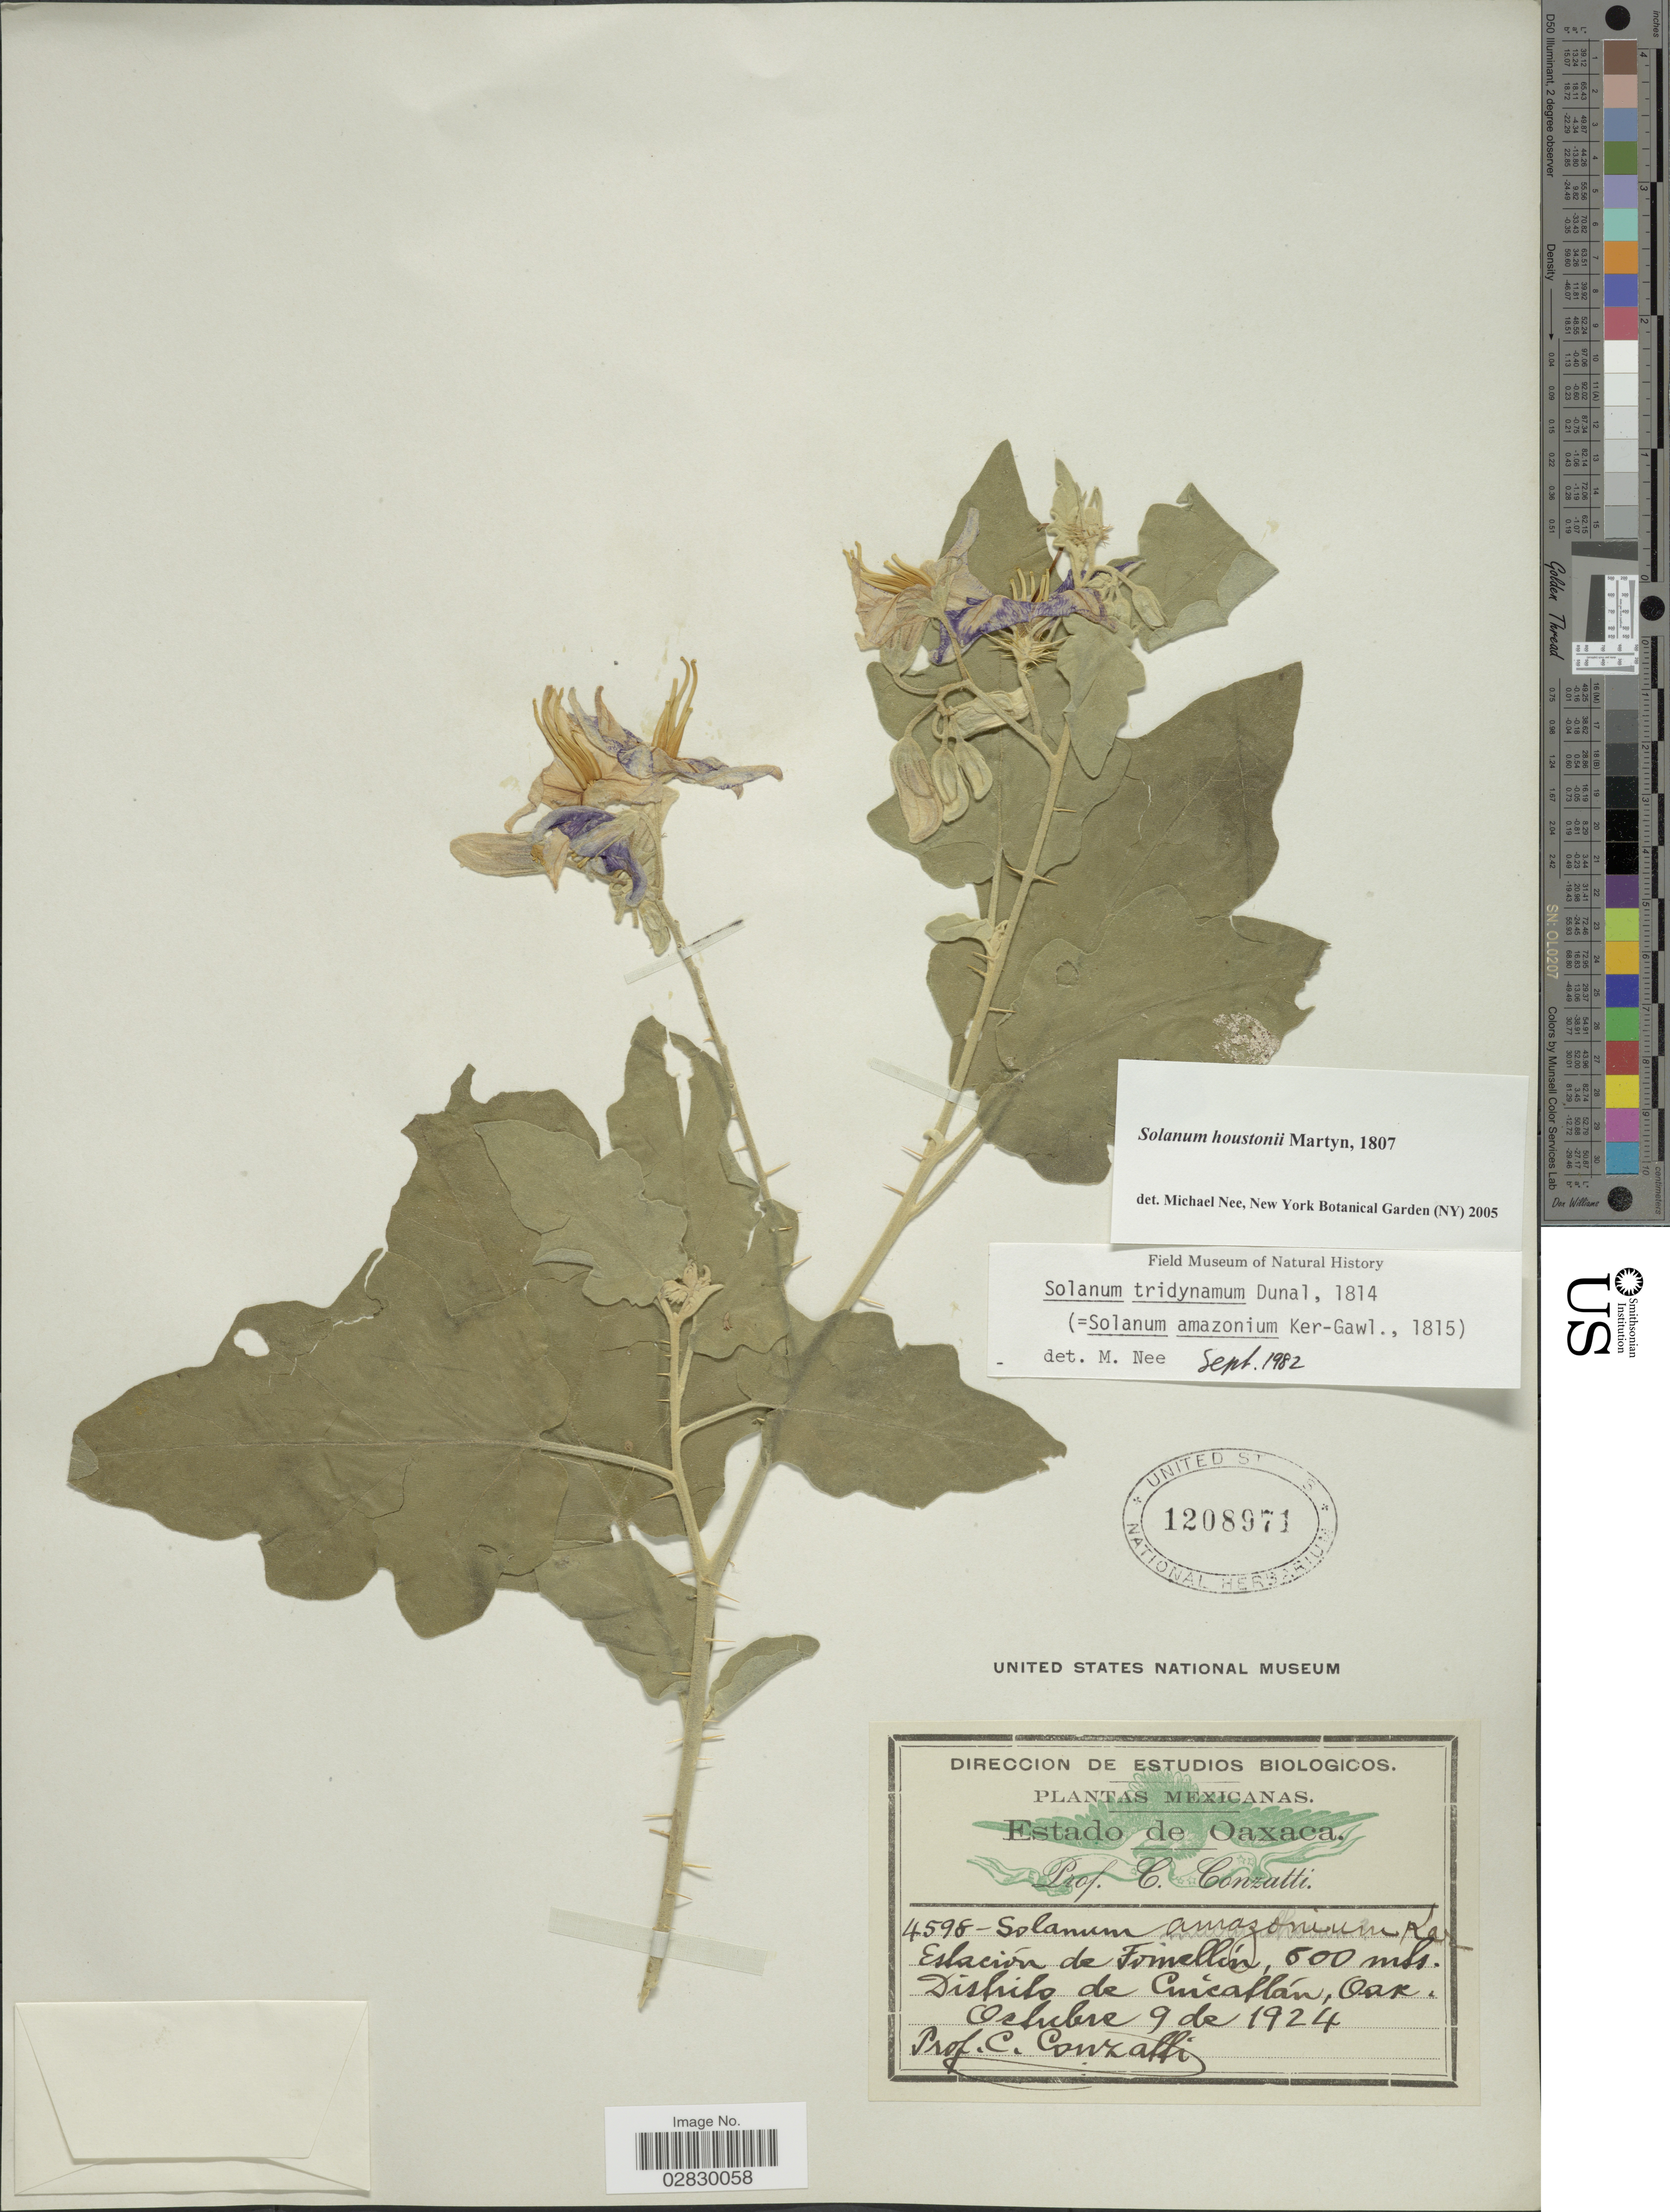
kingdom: Plantae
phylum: Tracheophyta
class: Magnoliopsida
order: Solanales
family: Solanaceae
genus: Solanum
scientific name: Solanum houstonii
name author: Dunal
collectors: C. Conzatti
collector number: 4598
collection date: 1924-10-09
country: Mexico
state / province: Oaxaca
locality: Estación de Fomellín. Distrito de Cuicatlán.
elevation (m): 500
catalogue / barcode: US 1208971